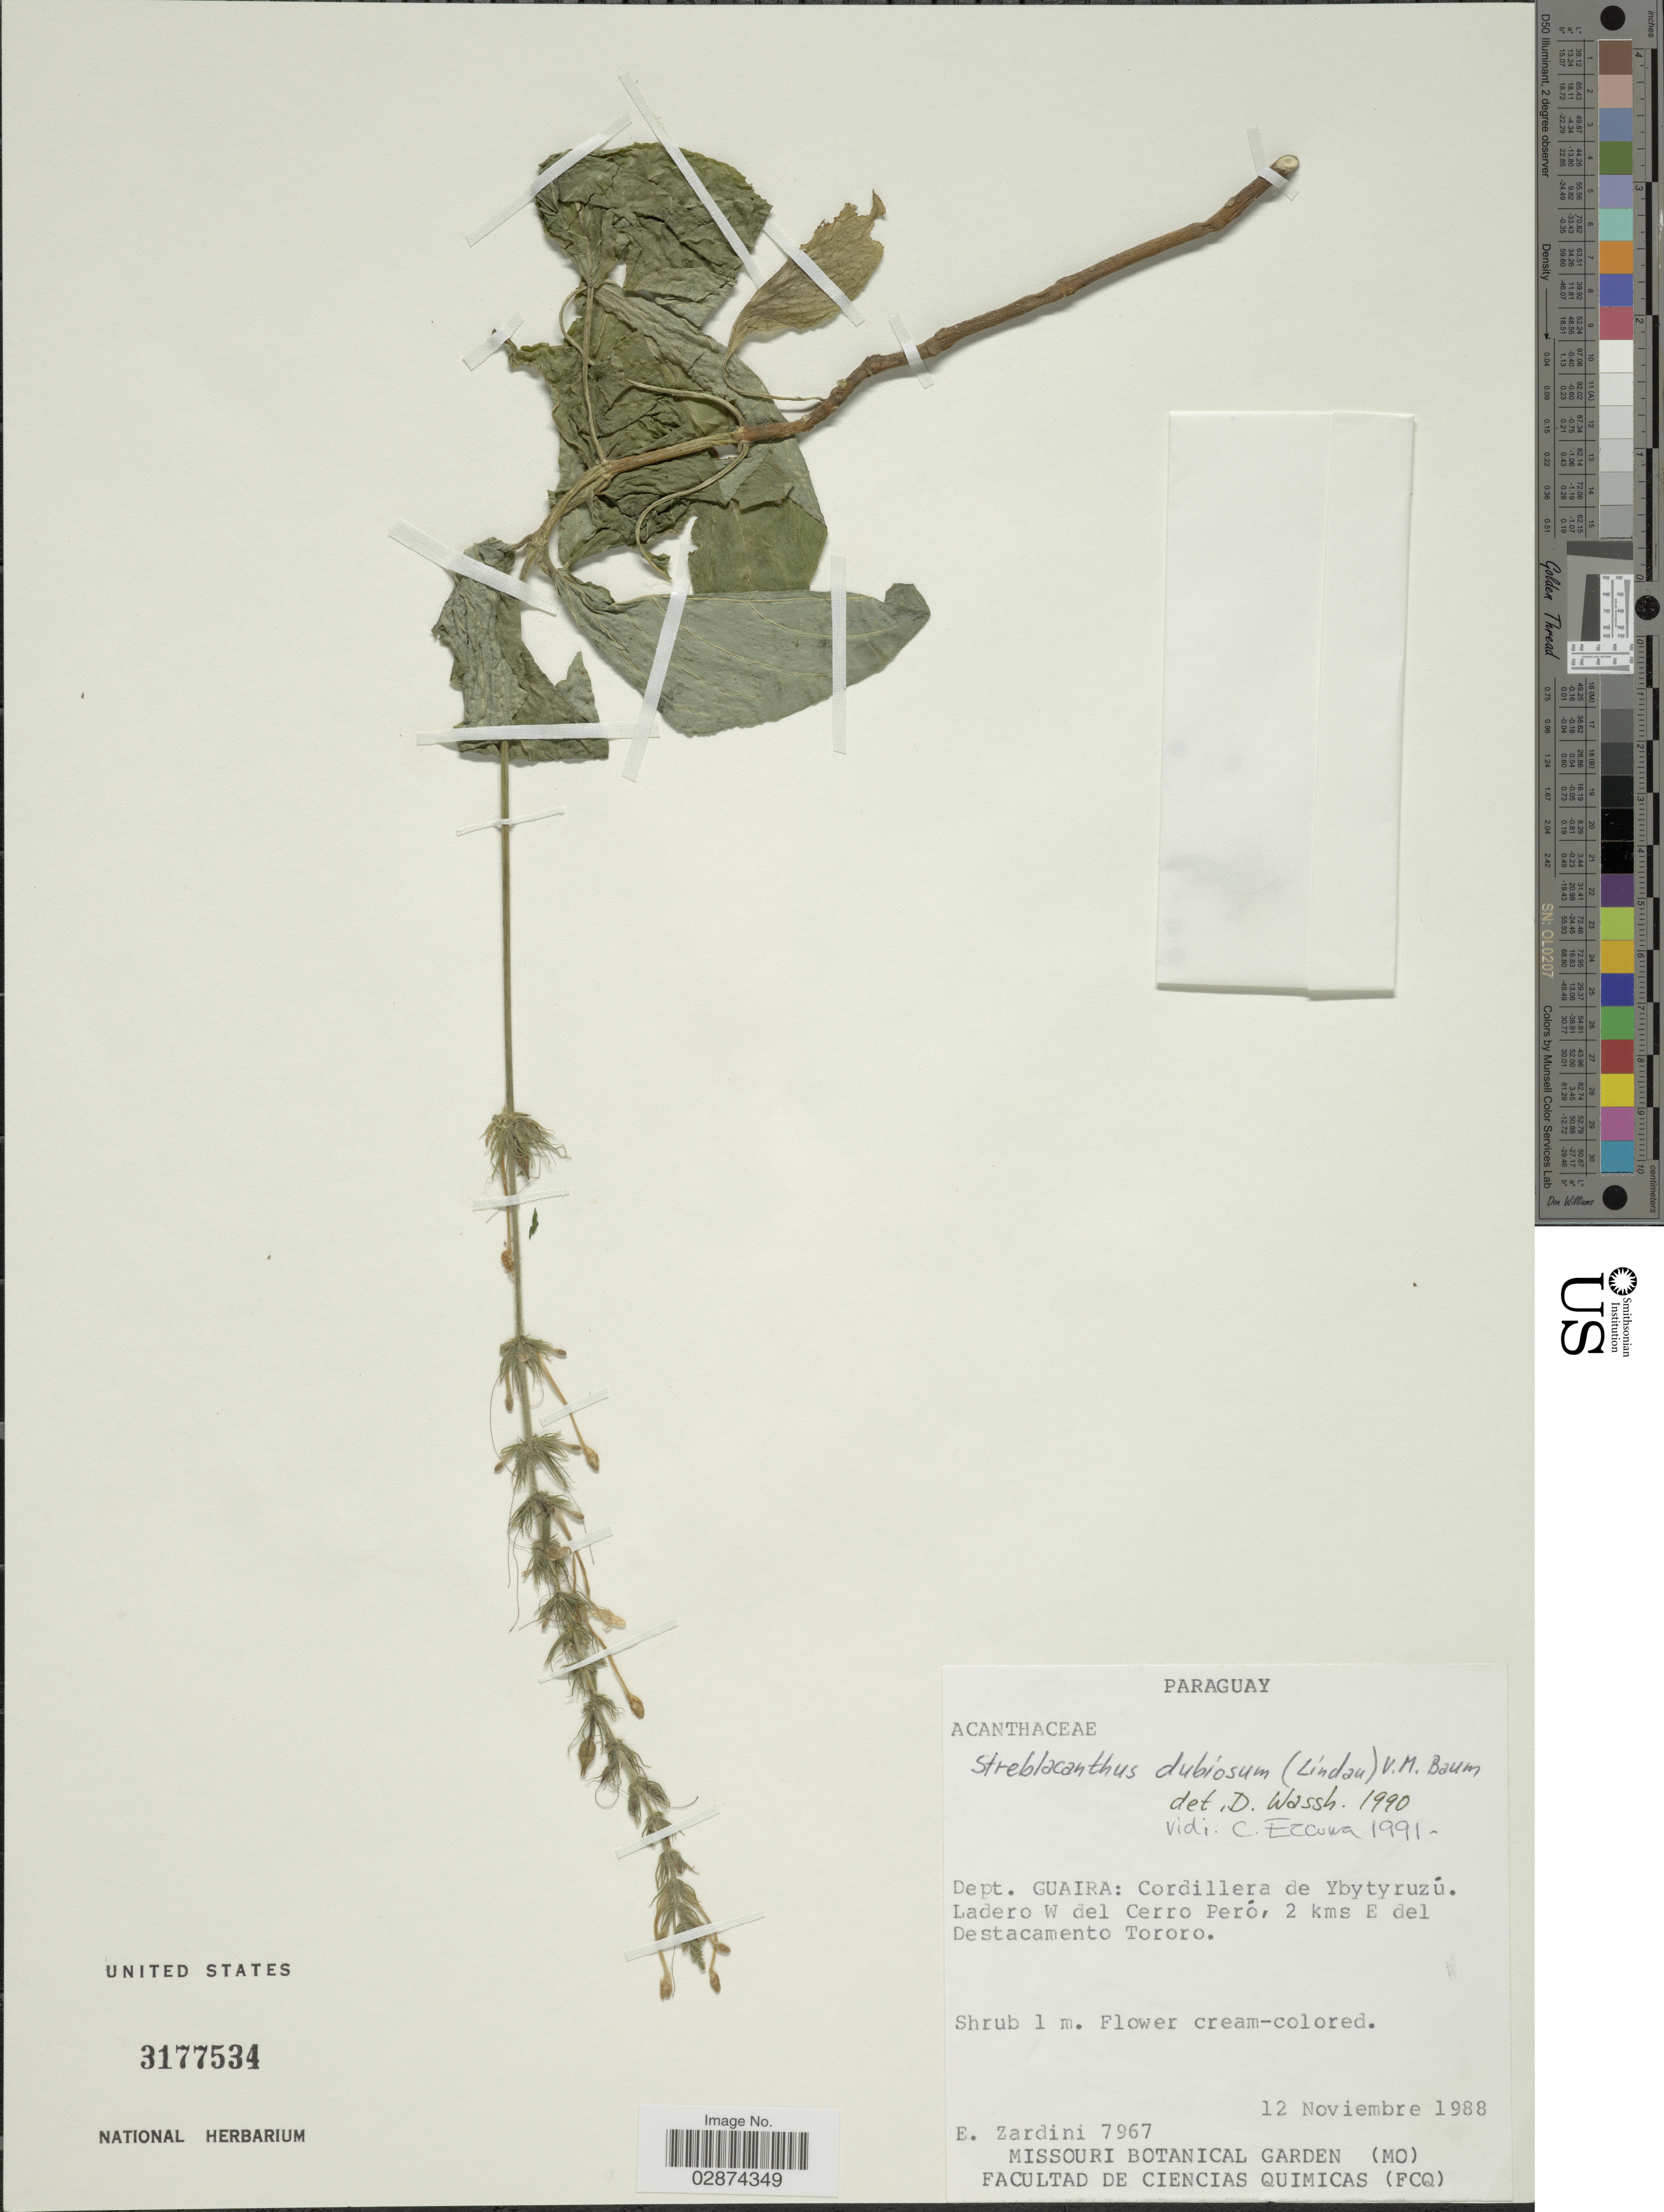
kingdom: Plantae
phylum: Tracheophyta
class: Magnoliopsida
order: Lamiales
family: Acanthaceae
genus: Streblacanthus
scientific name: Streblacanthus dubiosus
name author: (Lindau) V.M. Baum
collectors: E. Zardini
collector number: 7967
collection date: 1988-11-12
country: Paraguay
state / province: Guaira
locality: Dept. Guaira: Cordillera de Ybytyruzú. Ladero W del Cerro Peró, 2 kms E del Destacamento Tororo.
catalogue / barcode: US 3177534